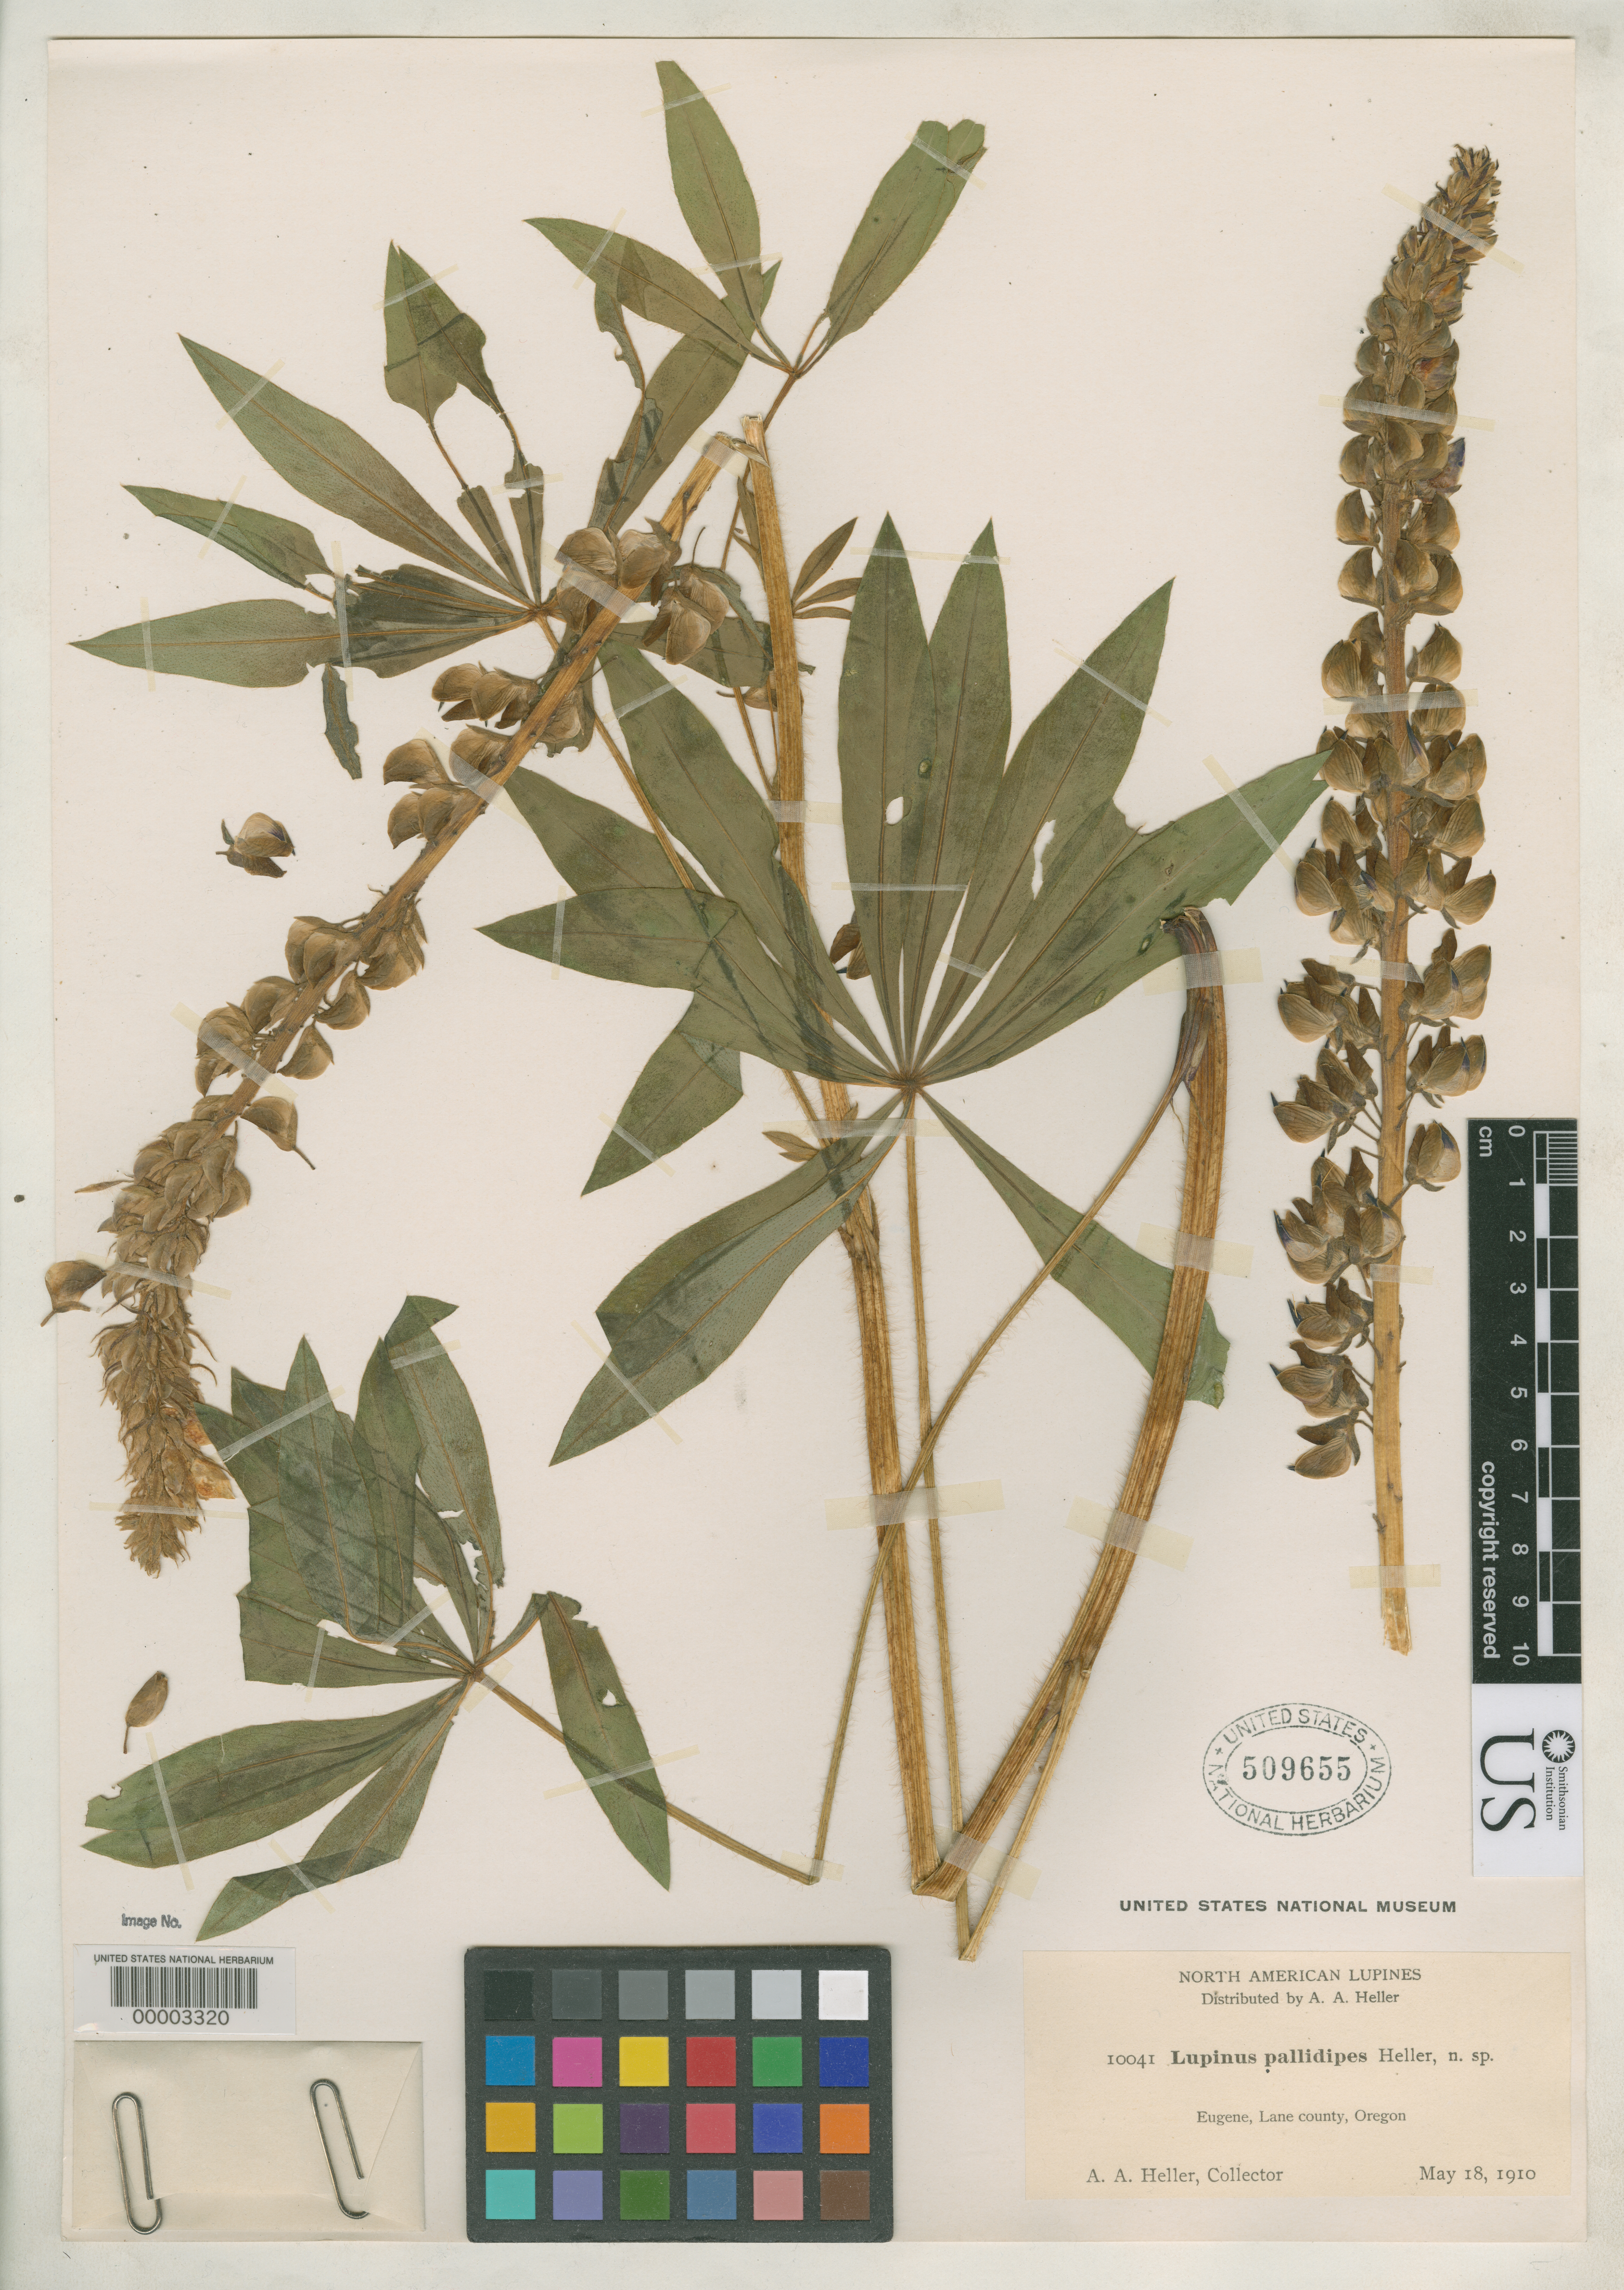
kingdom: Plantae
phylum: Tracheophyta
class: Magnoliopsida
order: Fabales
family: Fabaceae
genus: Lupinus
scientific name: Lupinus pallidipes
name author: A. Heller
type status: Isotype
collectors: A. A. Heller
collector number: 10041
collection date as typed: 18 May 1910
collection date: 1910-05-18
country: United States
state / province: Oregon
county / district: Lane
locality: Eugene.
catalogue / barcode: US 509655